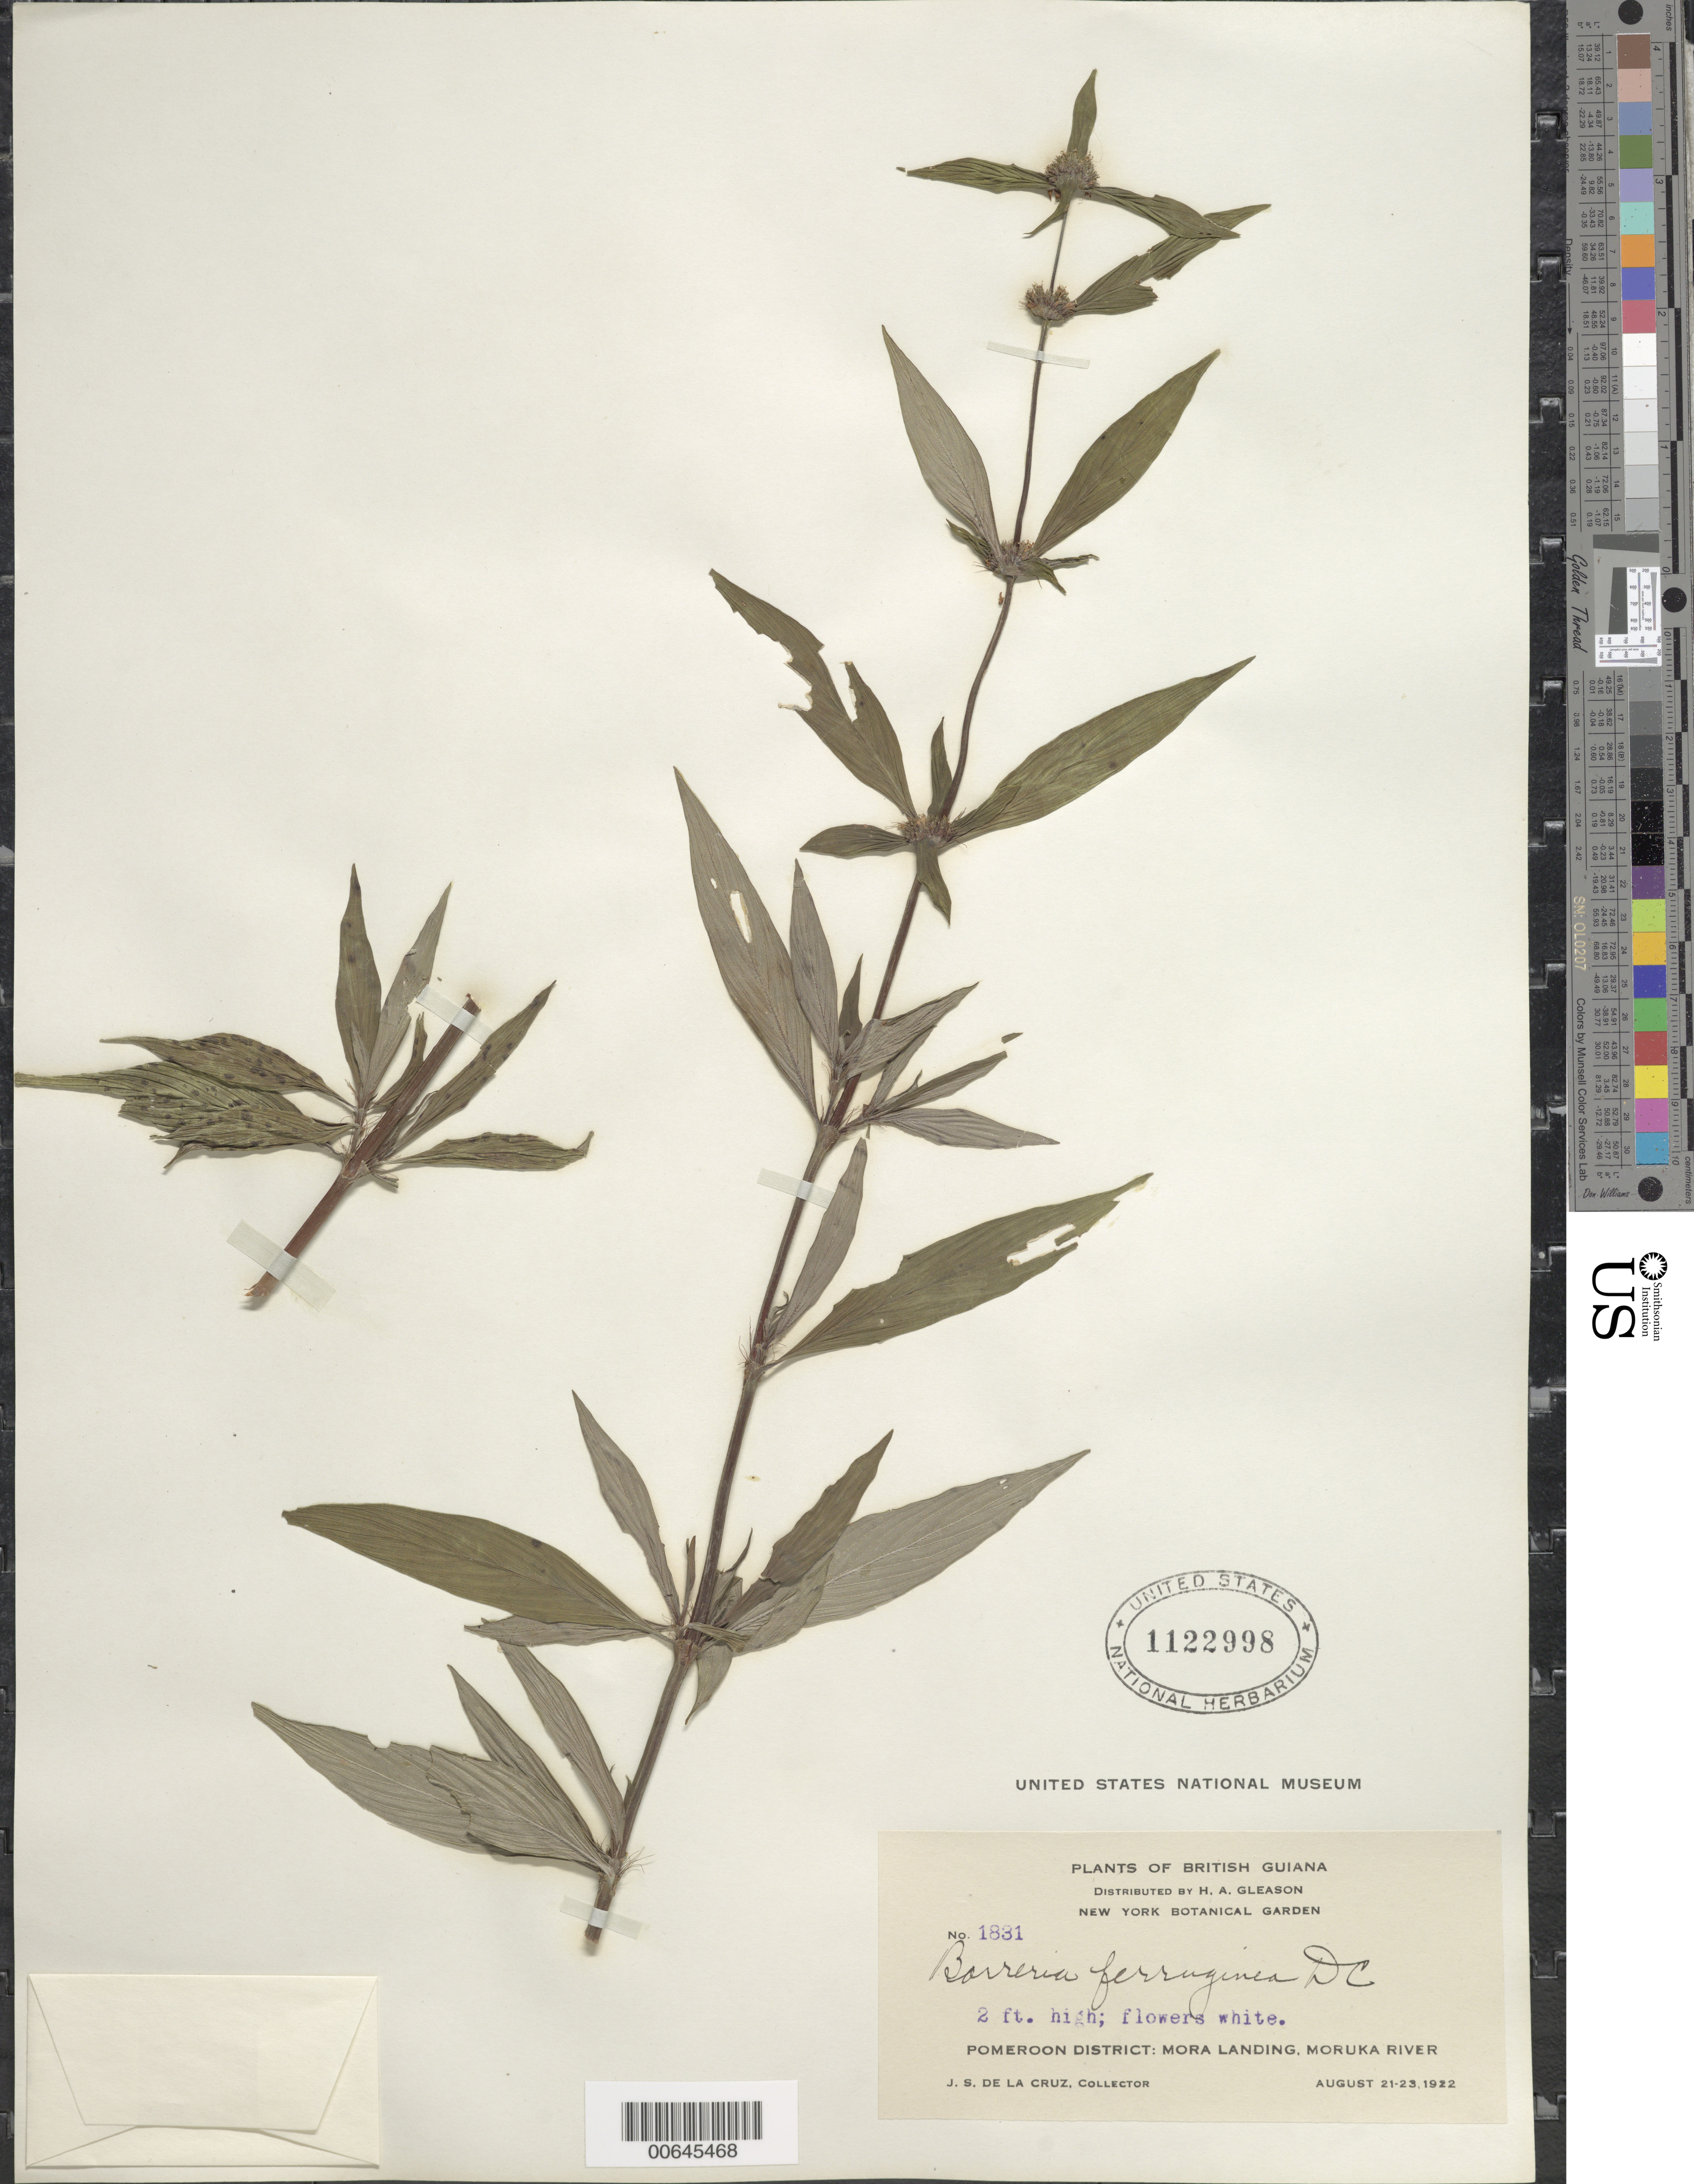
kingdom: Plantae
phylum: Tracheophyta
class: Magnoliopsida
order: Gentianales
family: Rubiaceae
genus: Borreria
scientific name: Borreria capitata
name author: (Ruiz & Pav.) DC.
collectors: J. S. de la Cruz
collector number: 1831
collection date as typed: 21-Aug-22 to 23-Aug-22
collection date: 1922-08-21/1922-08-23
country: Guyana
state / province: Barima-Waini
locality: Mora Landing, Moruka R., Pomeroon Dist.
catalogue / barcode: US 1122998